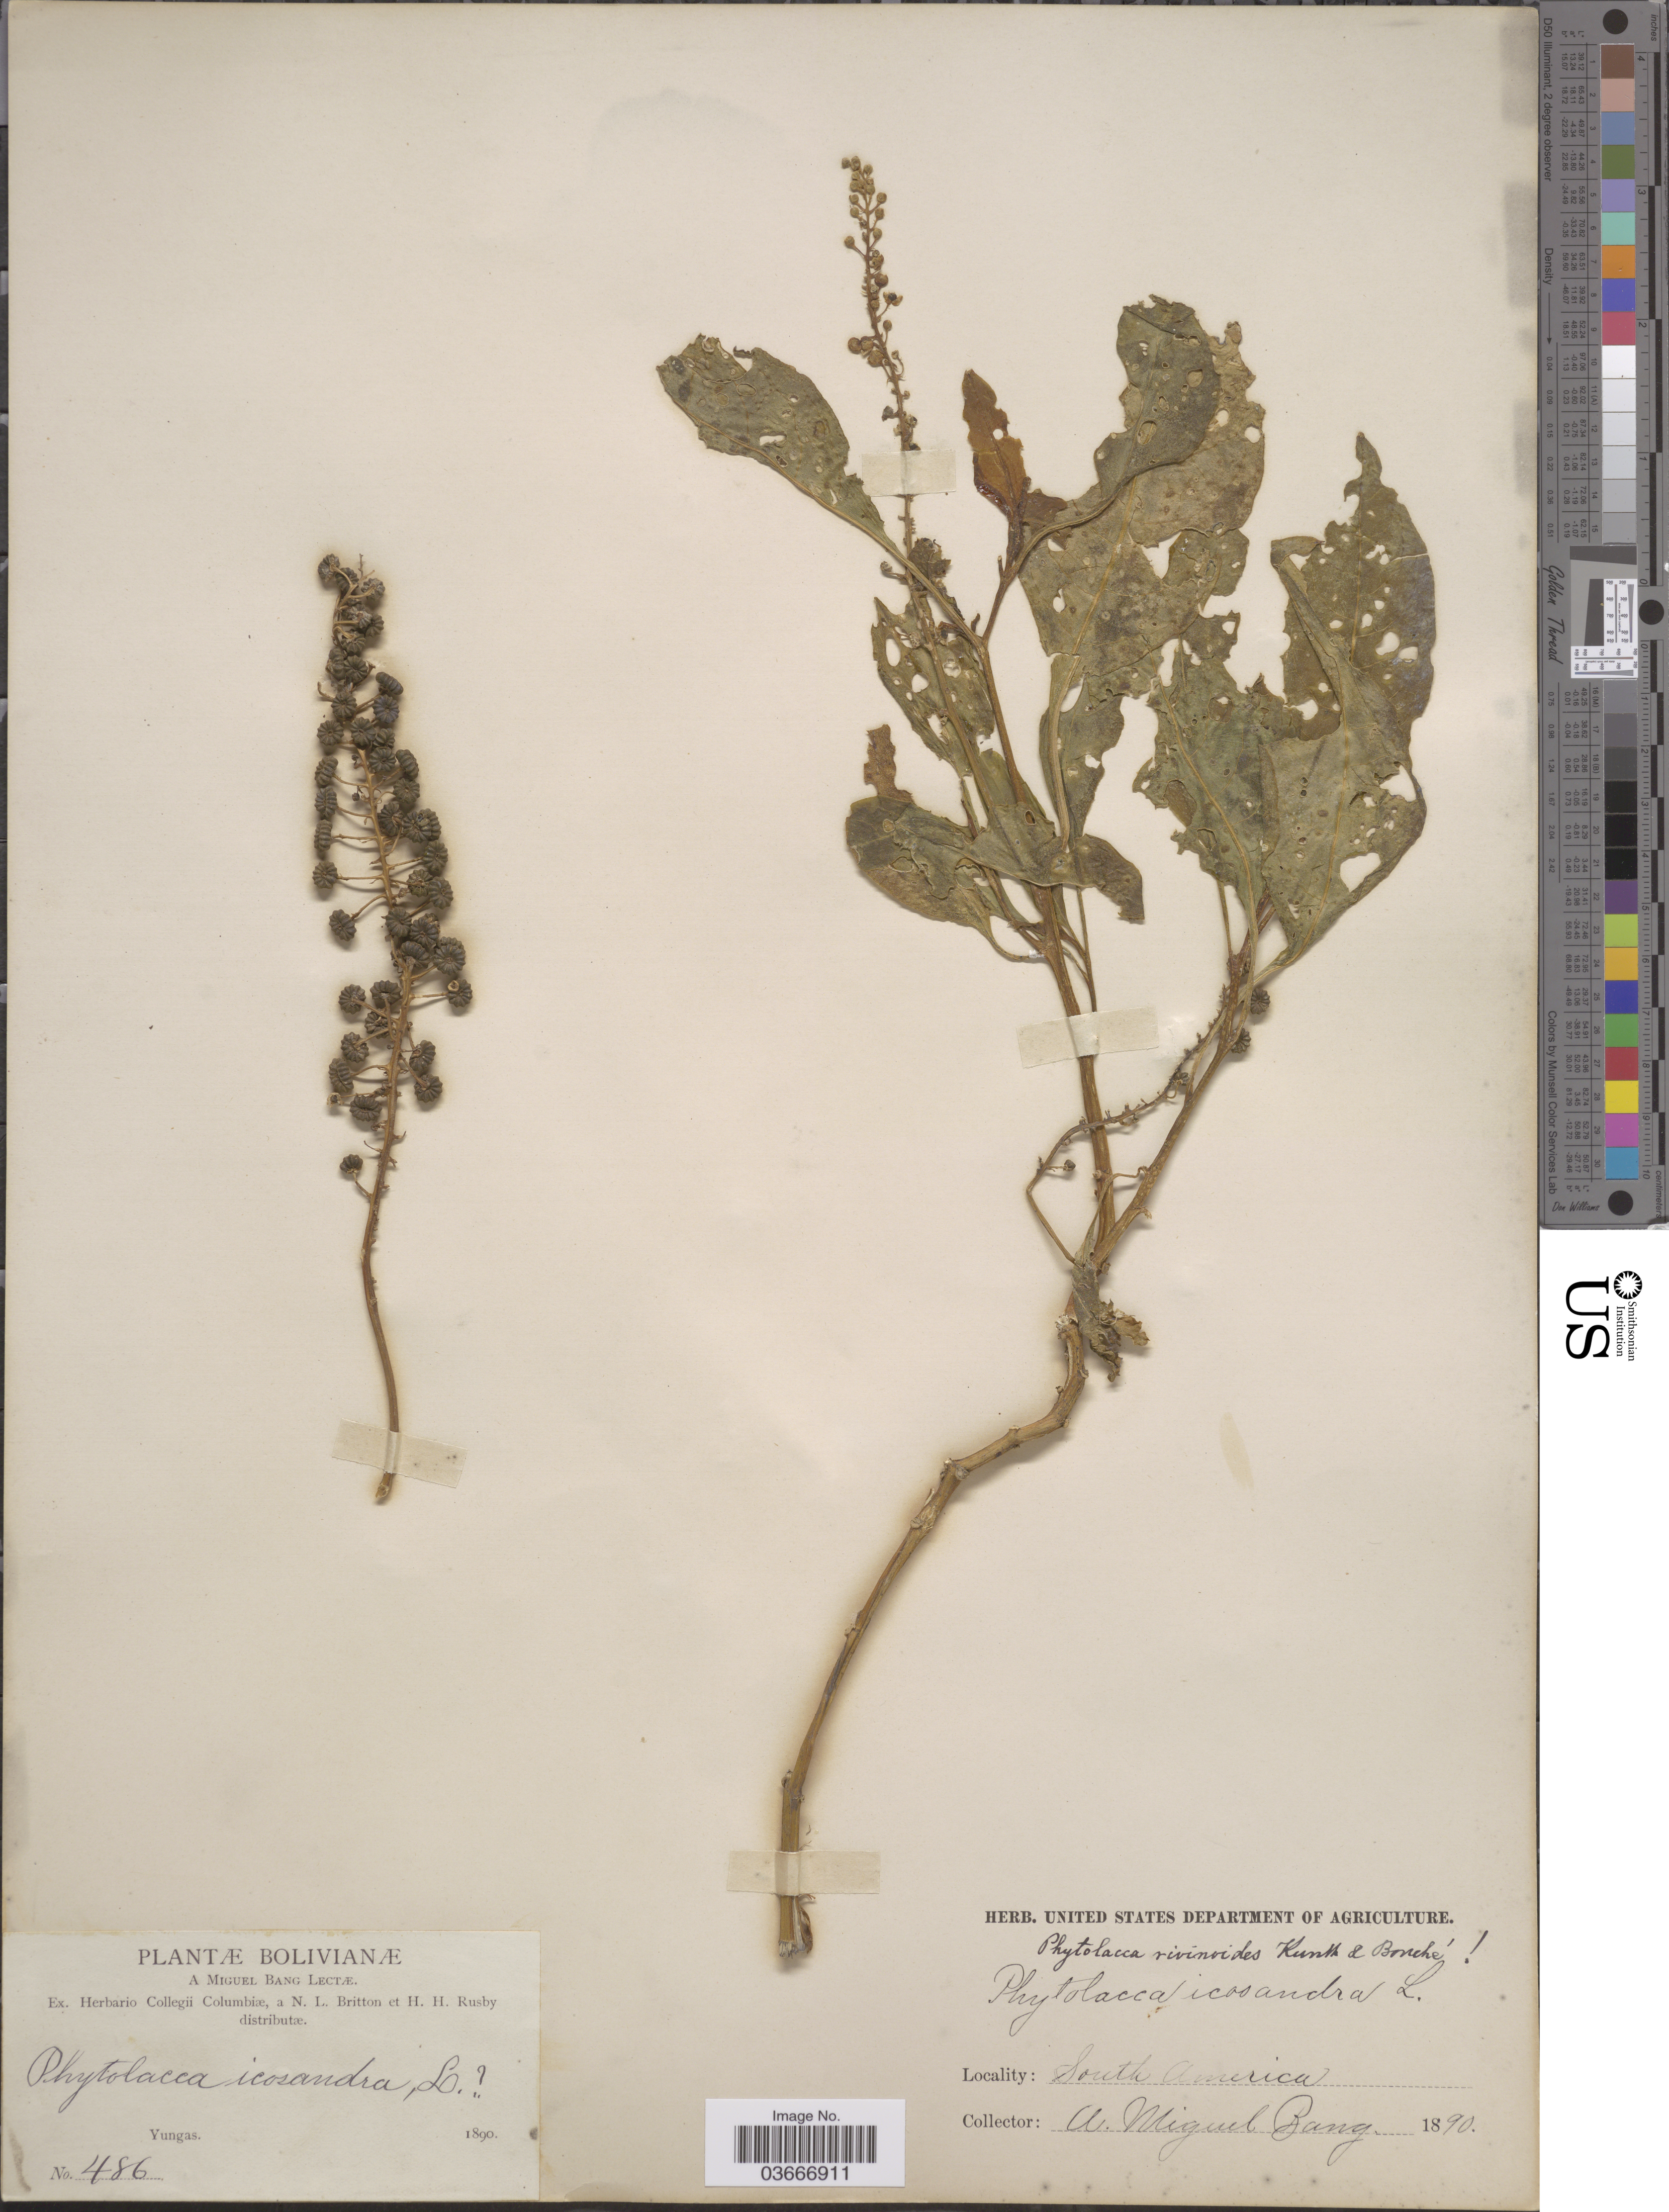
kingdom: Plantae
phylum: Tracheophyta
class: Magnoliopsida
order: Caryophyllales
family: Phytolaccaceae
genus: Phytolacca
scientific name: Phytolacca rivinoides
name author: Kunth & C.D. Bouché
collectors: M. Bang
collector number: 486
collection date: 1890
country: Bolivia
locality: Yungas.